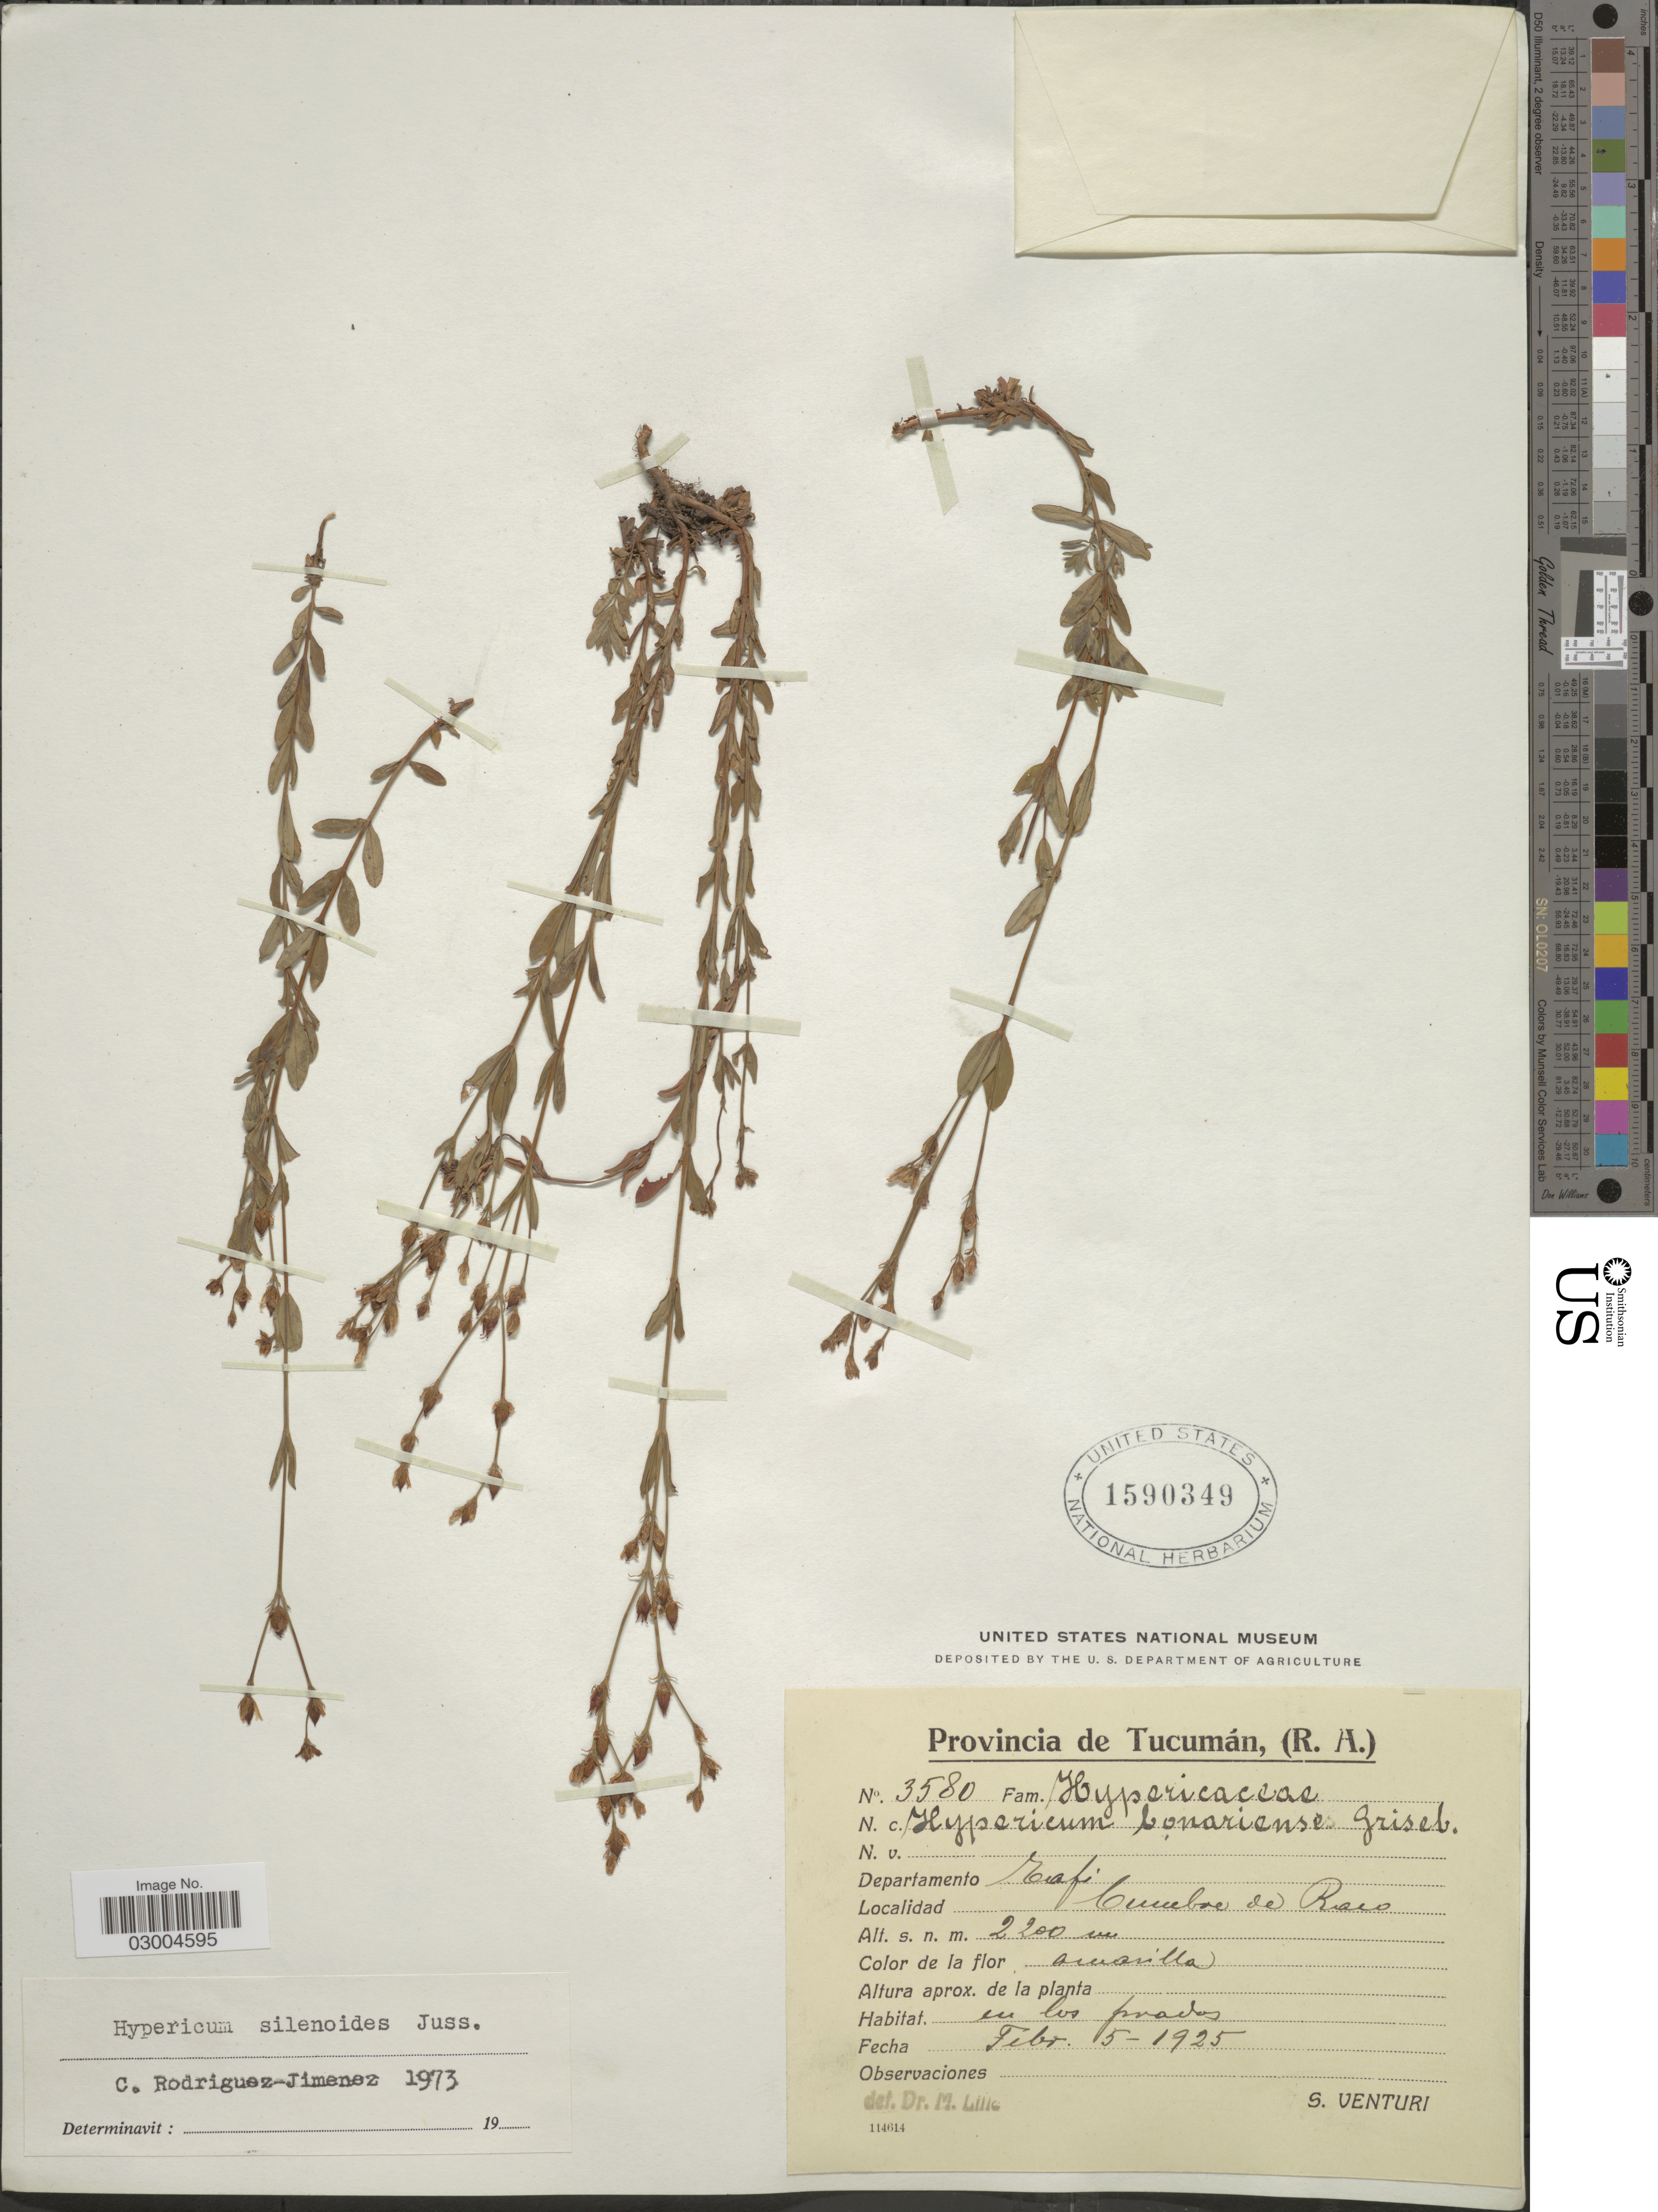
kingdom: Plantae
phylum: Tracheophyta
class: Magnoliopsida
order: Malpighiales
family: Hypericaceae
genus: Hypericum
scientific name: Hypericum silenoides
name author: Juss.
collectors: S. Venturi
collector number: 3580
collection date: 1925-02-05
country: Argentina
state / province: Tucuman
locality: Departamento Tafi. Cumbre de Raco.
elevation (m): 2200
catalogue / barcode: US 1590349